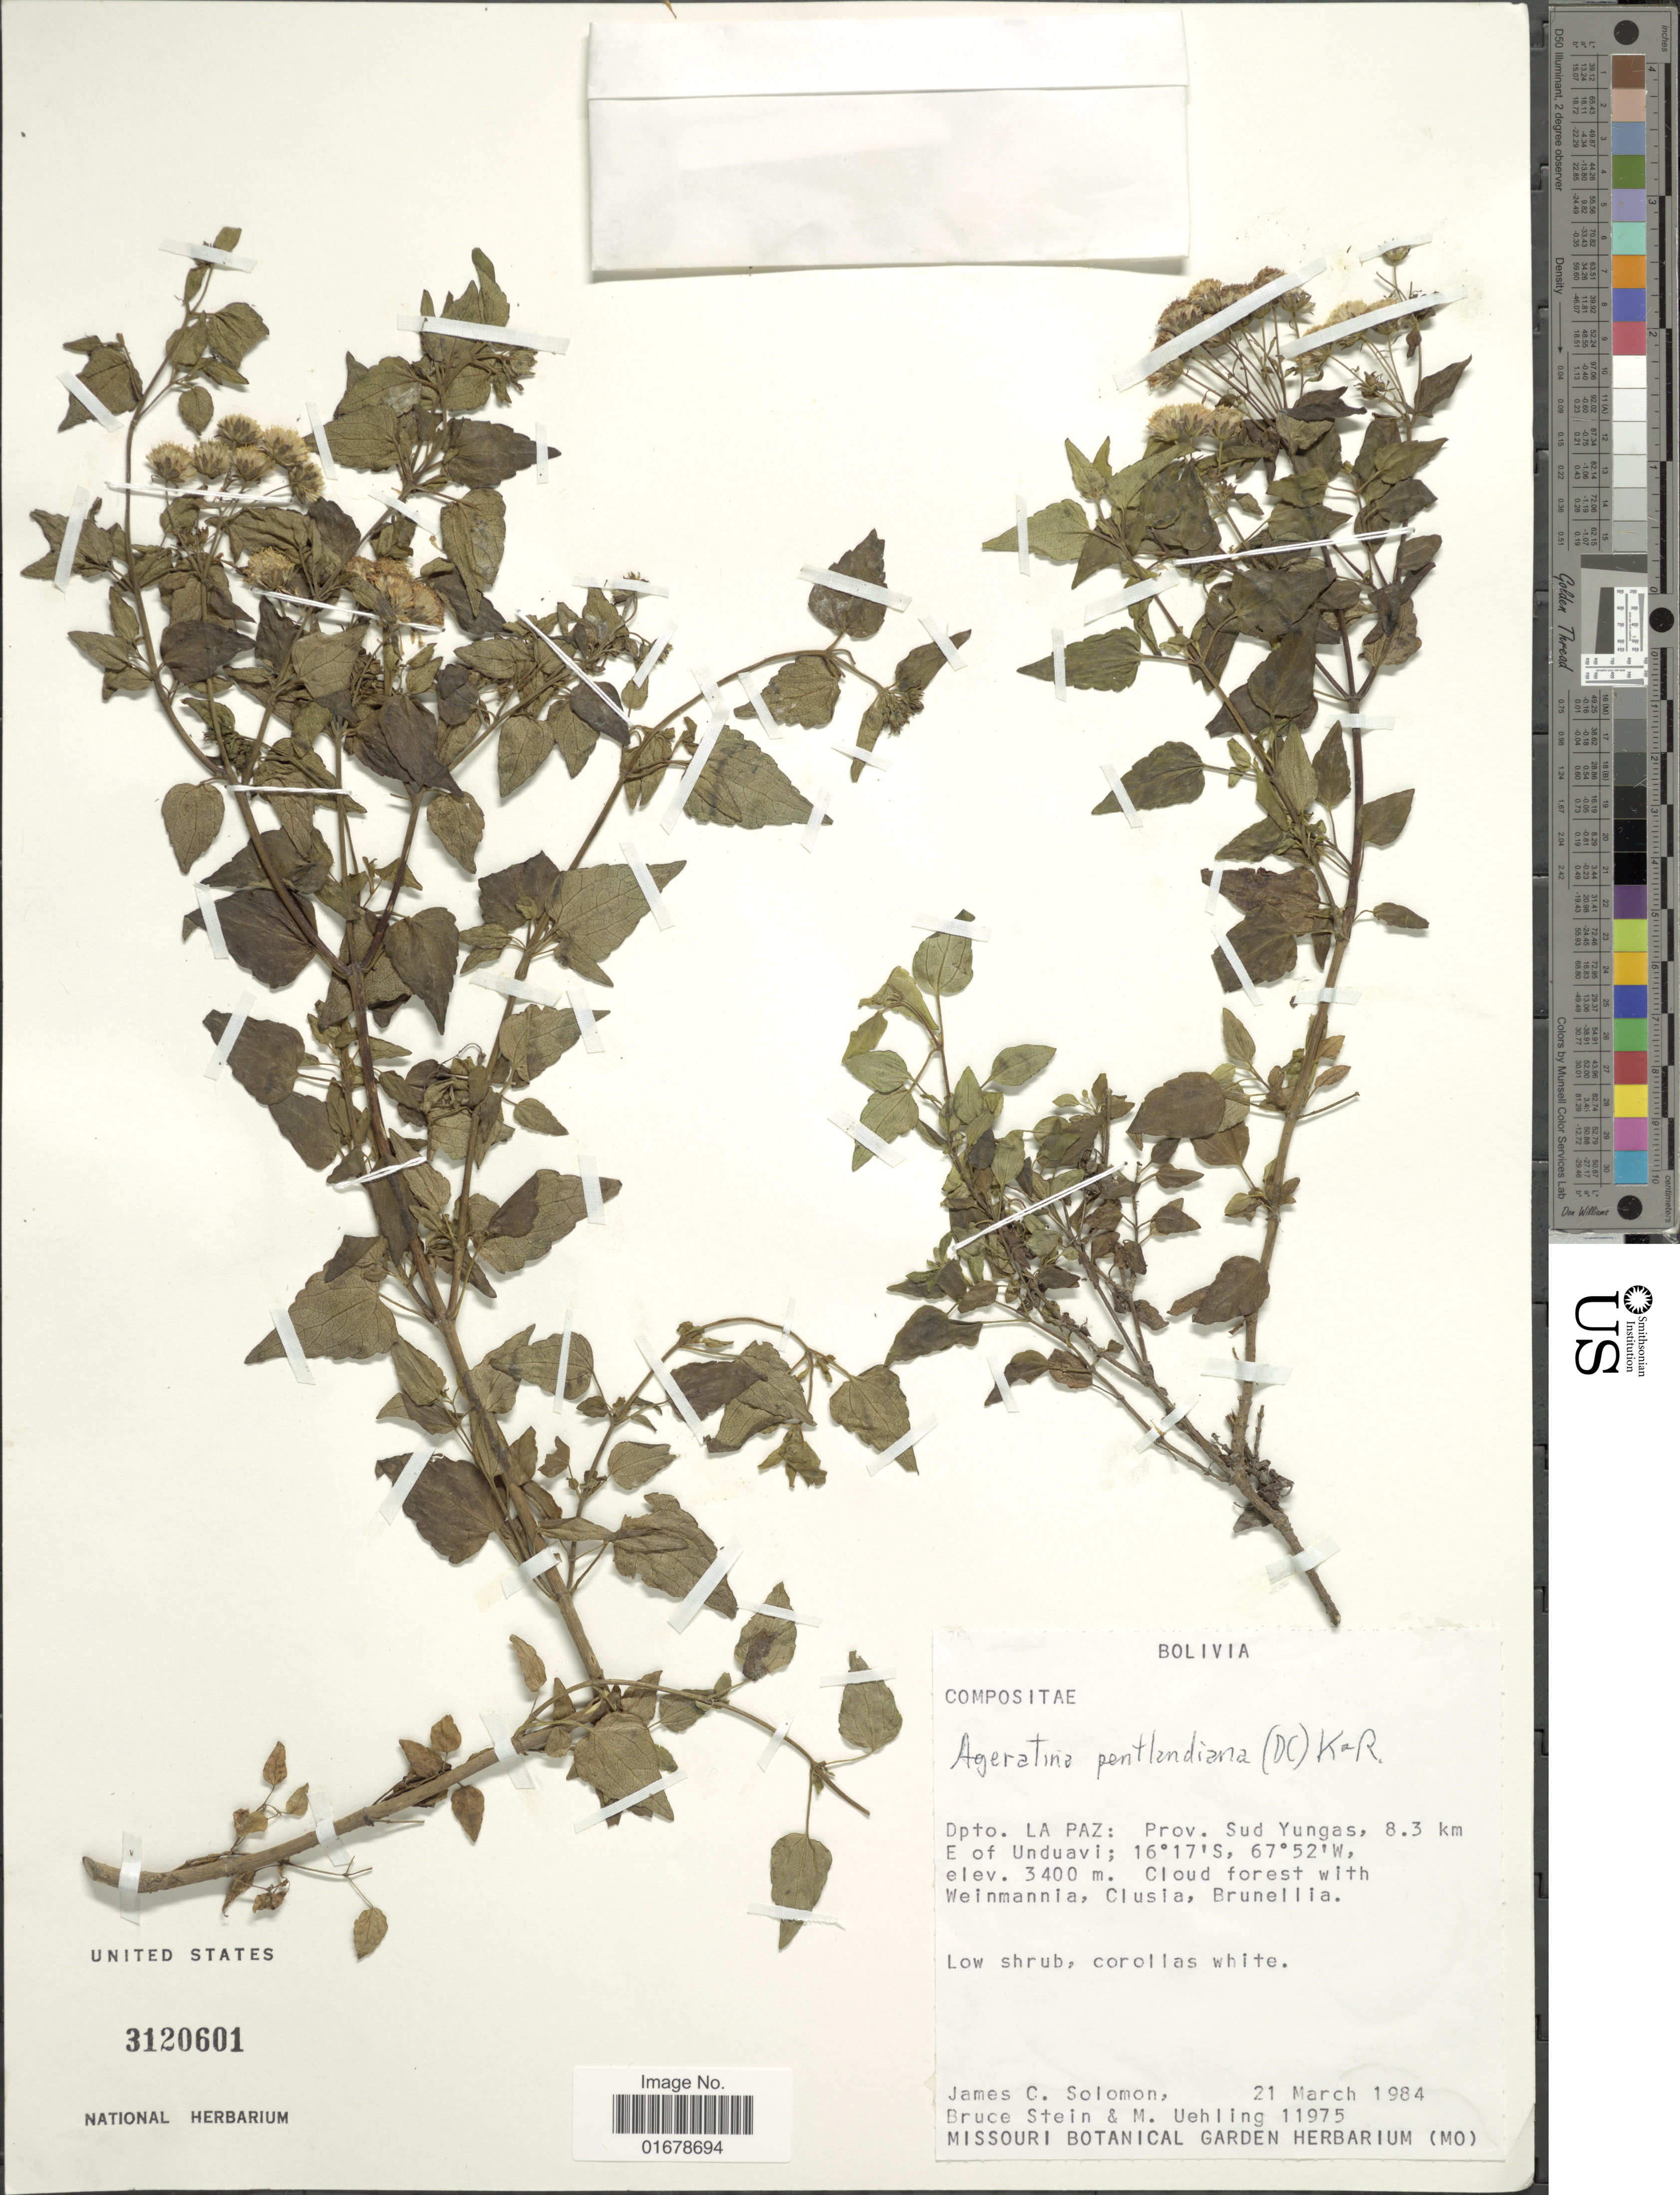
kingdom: Plantae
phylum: Tracheophyta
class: Magnoliopsida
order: Asterales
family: Asteraceae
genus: Ageratina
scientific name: Ageratina pentlandiana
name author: (DC.) R.M. King & H. Rob.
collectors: J. C. Solomon, B. A. Stein & M. Uehling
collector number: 11975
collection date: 1984-03-21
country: Bolivia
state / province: La Paz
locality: Dpto. La Paz: Prov. Sud Yungas, 8.3 km E of Unduavi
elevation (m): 3400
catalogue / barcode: US 3120601